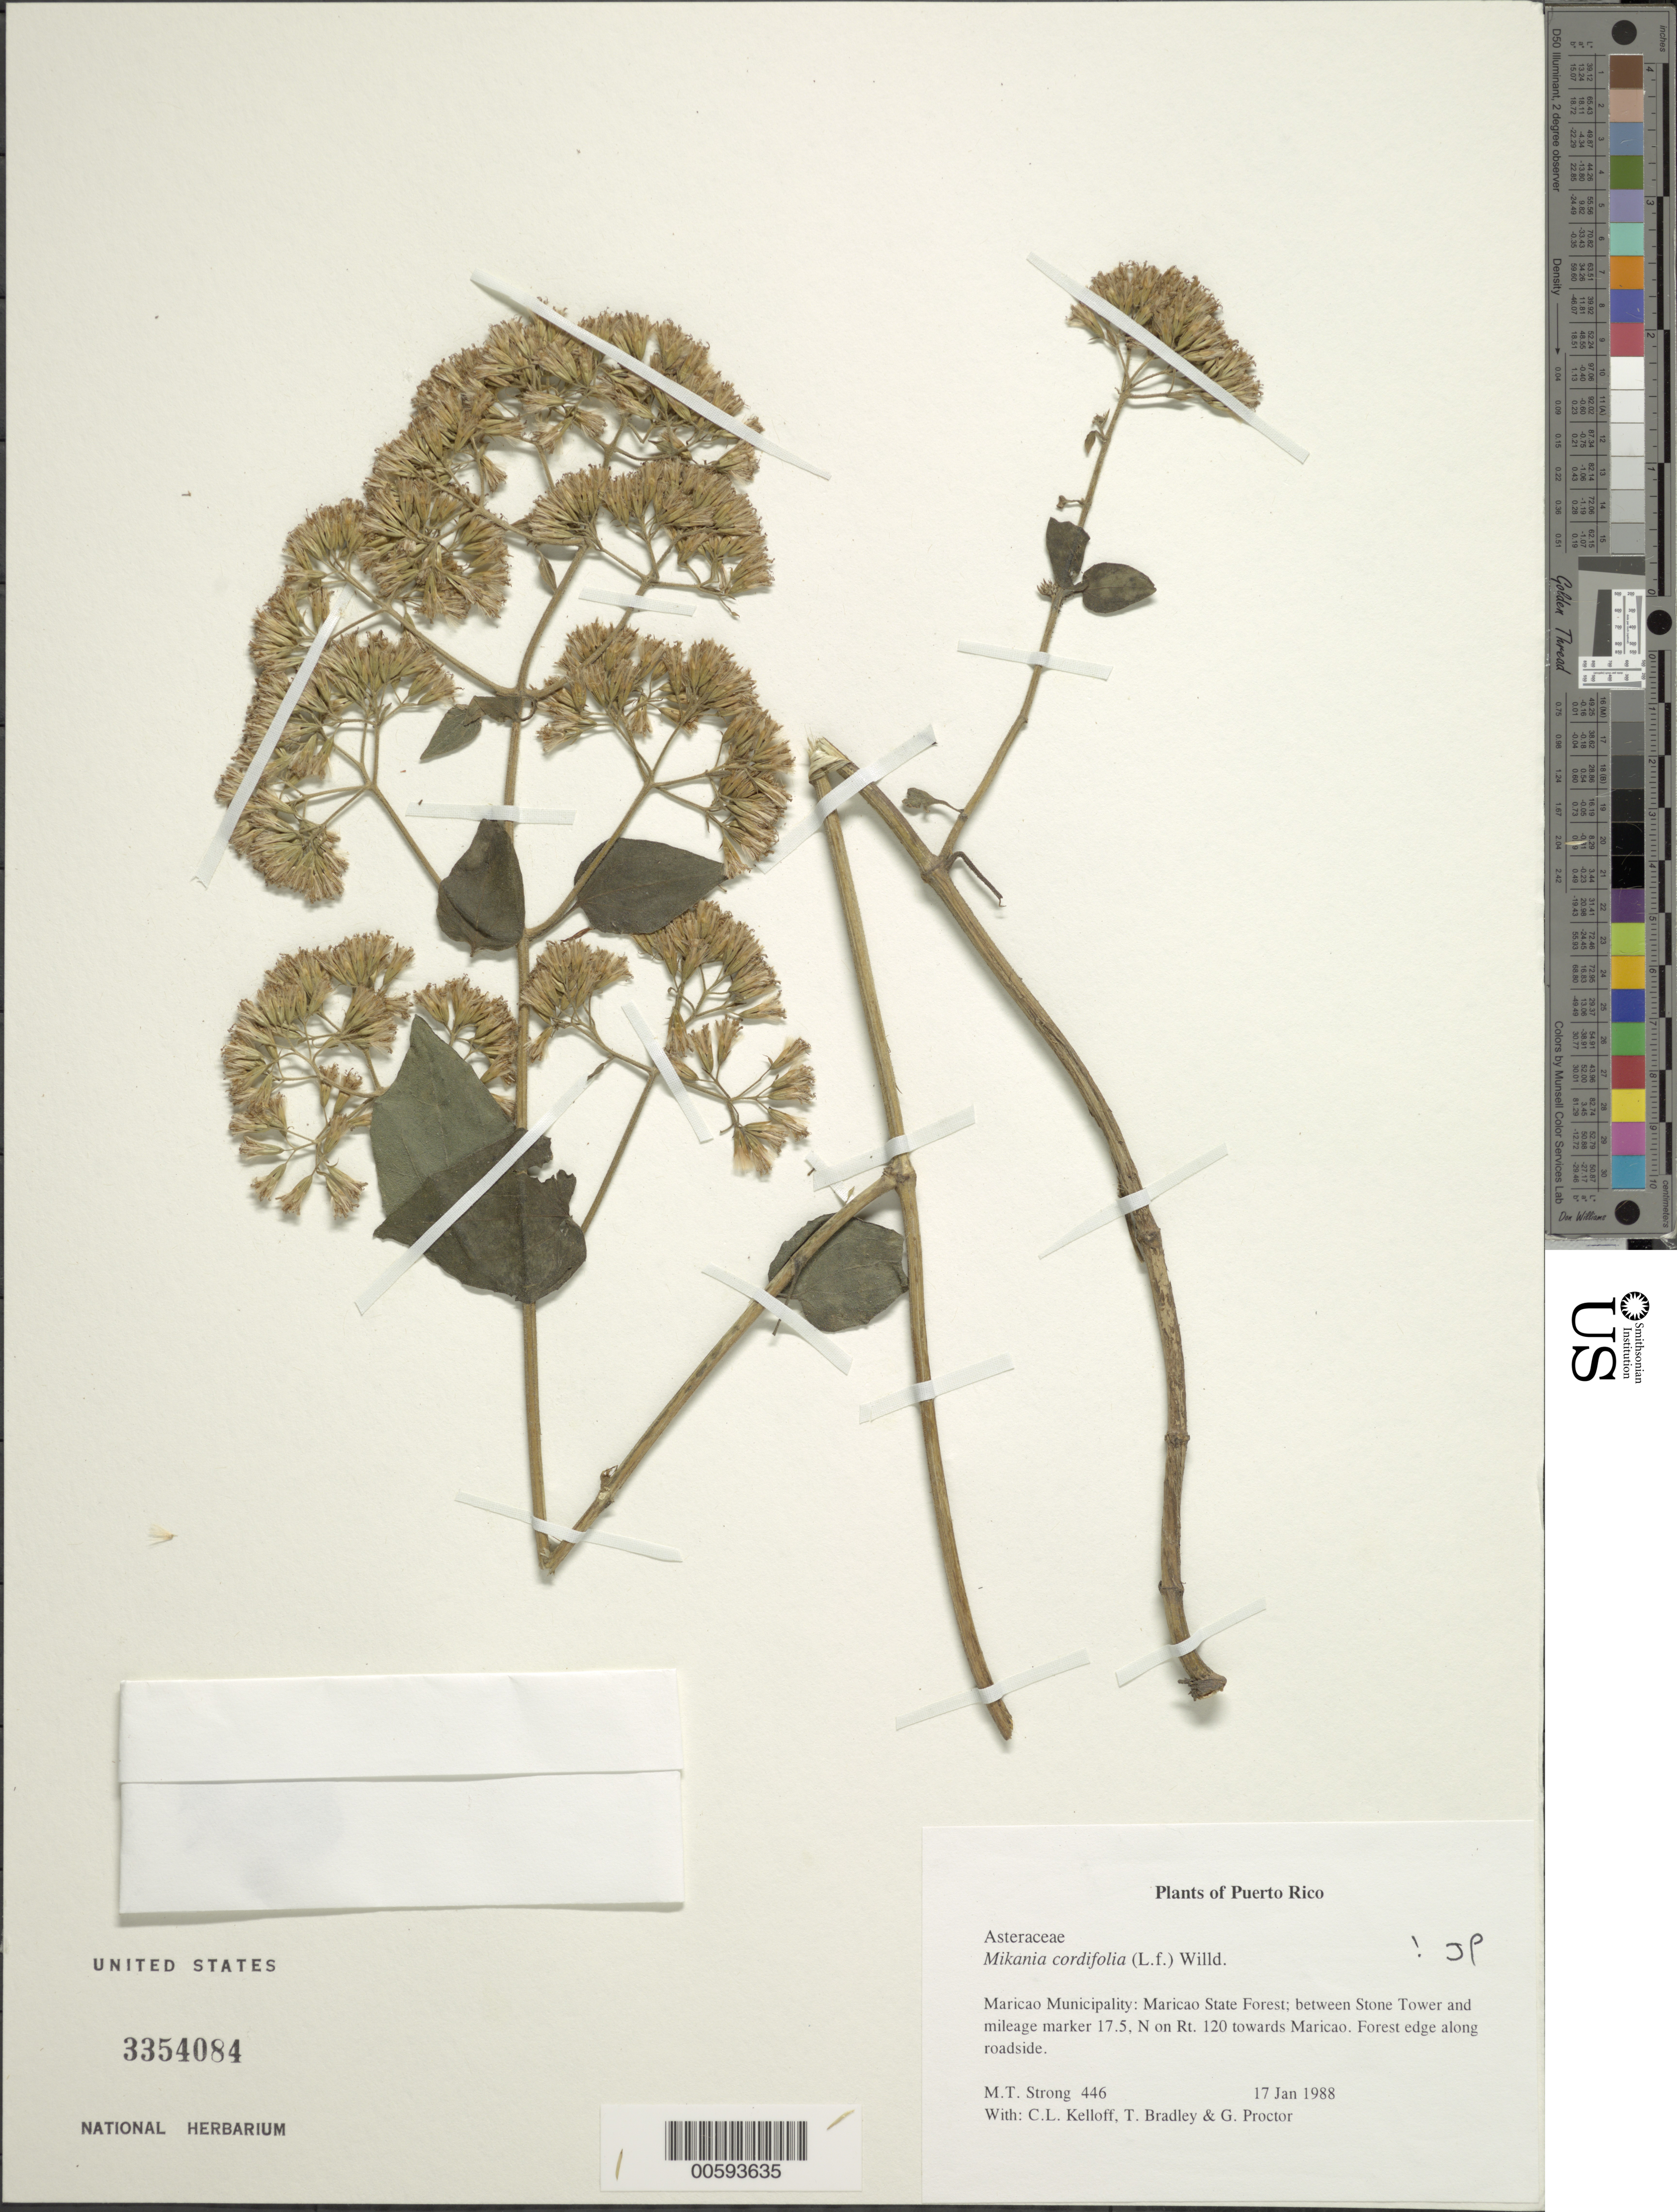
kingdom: Plantae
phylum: Tracheophyta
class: Magnoliopsida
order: Asterales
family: Asteraceae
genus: Mikania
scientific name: Mikania cordifolia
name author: Kunth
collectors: M. T. Strong, C. L. Kelloff, T. Bradley & G. Proctor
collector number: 446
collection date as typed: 17 Jan 1988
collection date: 1988-01-17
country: Puerto Rico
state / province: Maricao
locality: Maricao Municipality: Maricao State Forest; between Stone Tower and mileage marker 17.5, N on Rt. 120 towards Maricao.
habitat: Forest edge along roadside.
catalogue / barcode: US 3354084